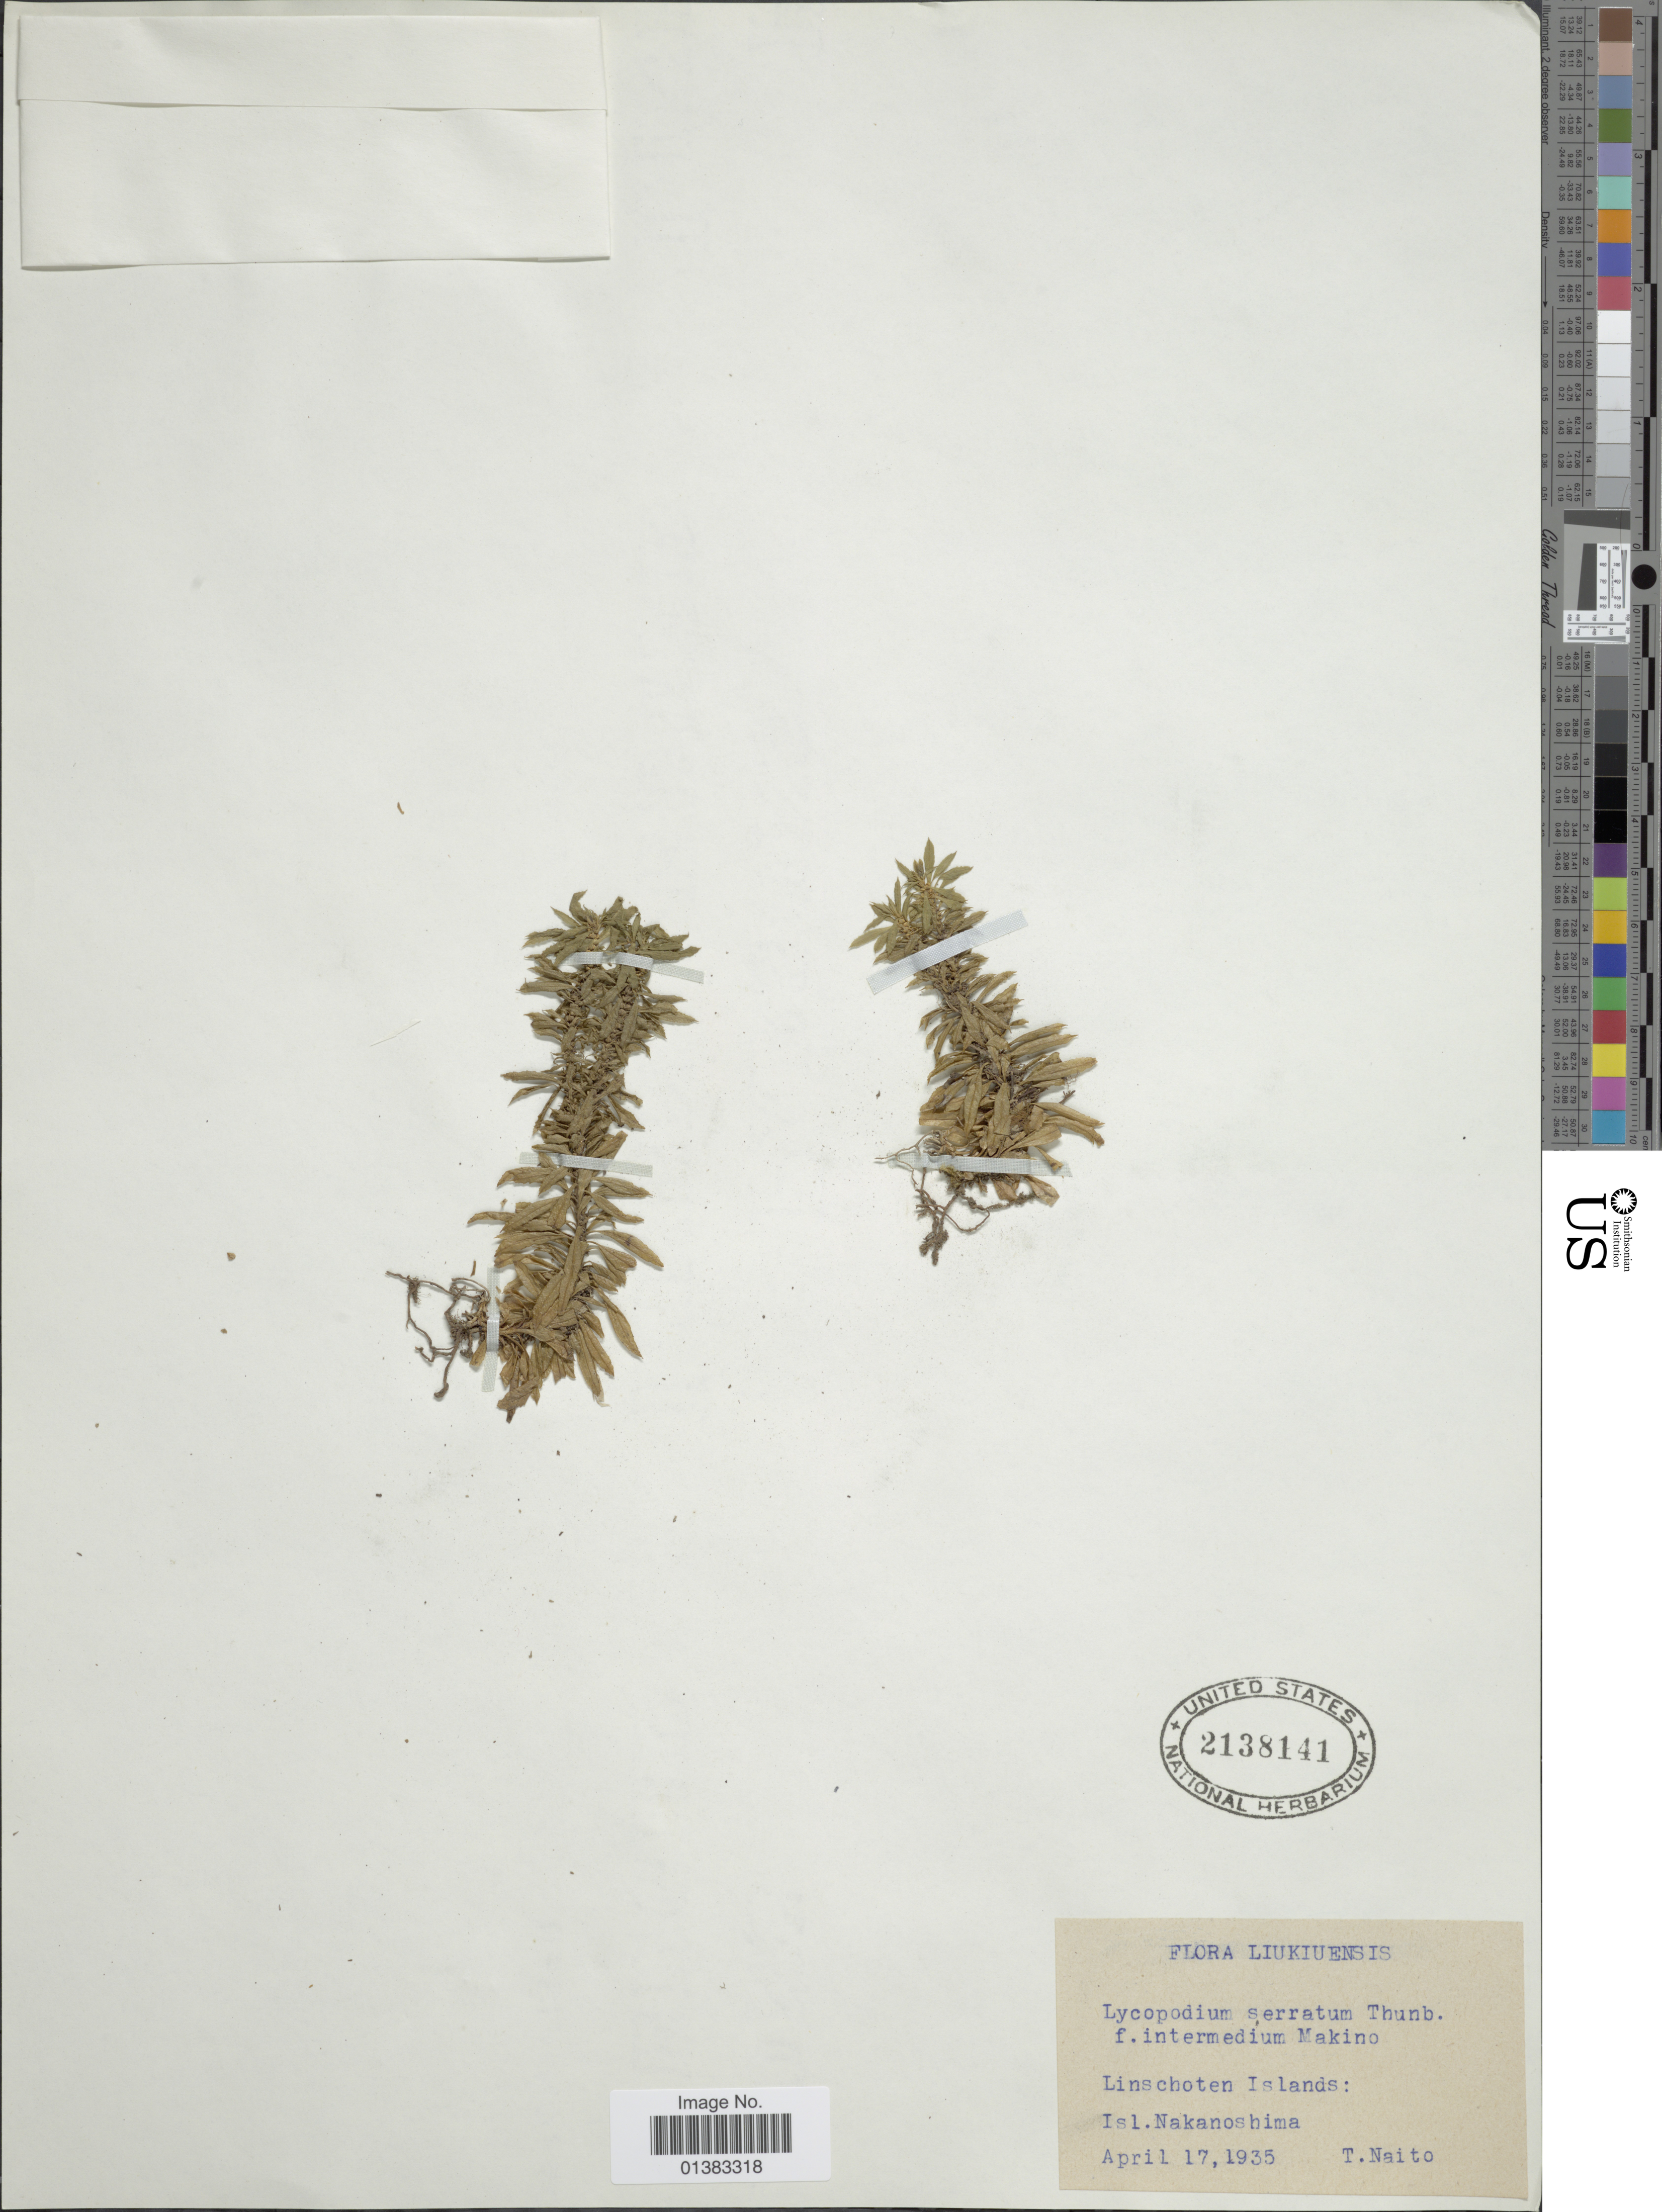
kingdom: Plantae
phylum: Tracheophyta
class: Lycopodiopsida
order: Lycopodiales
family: Lycopodiaceae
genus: Huperzia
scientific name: Huperzia serrata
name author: (Thunb.) Trevis.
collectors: T. Naito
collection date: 1935-04-17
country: Japan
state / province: Kagosima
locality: Liukiuensis, Linschoten Islands: Isl. Nakanoshima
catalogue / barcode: US 2138141